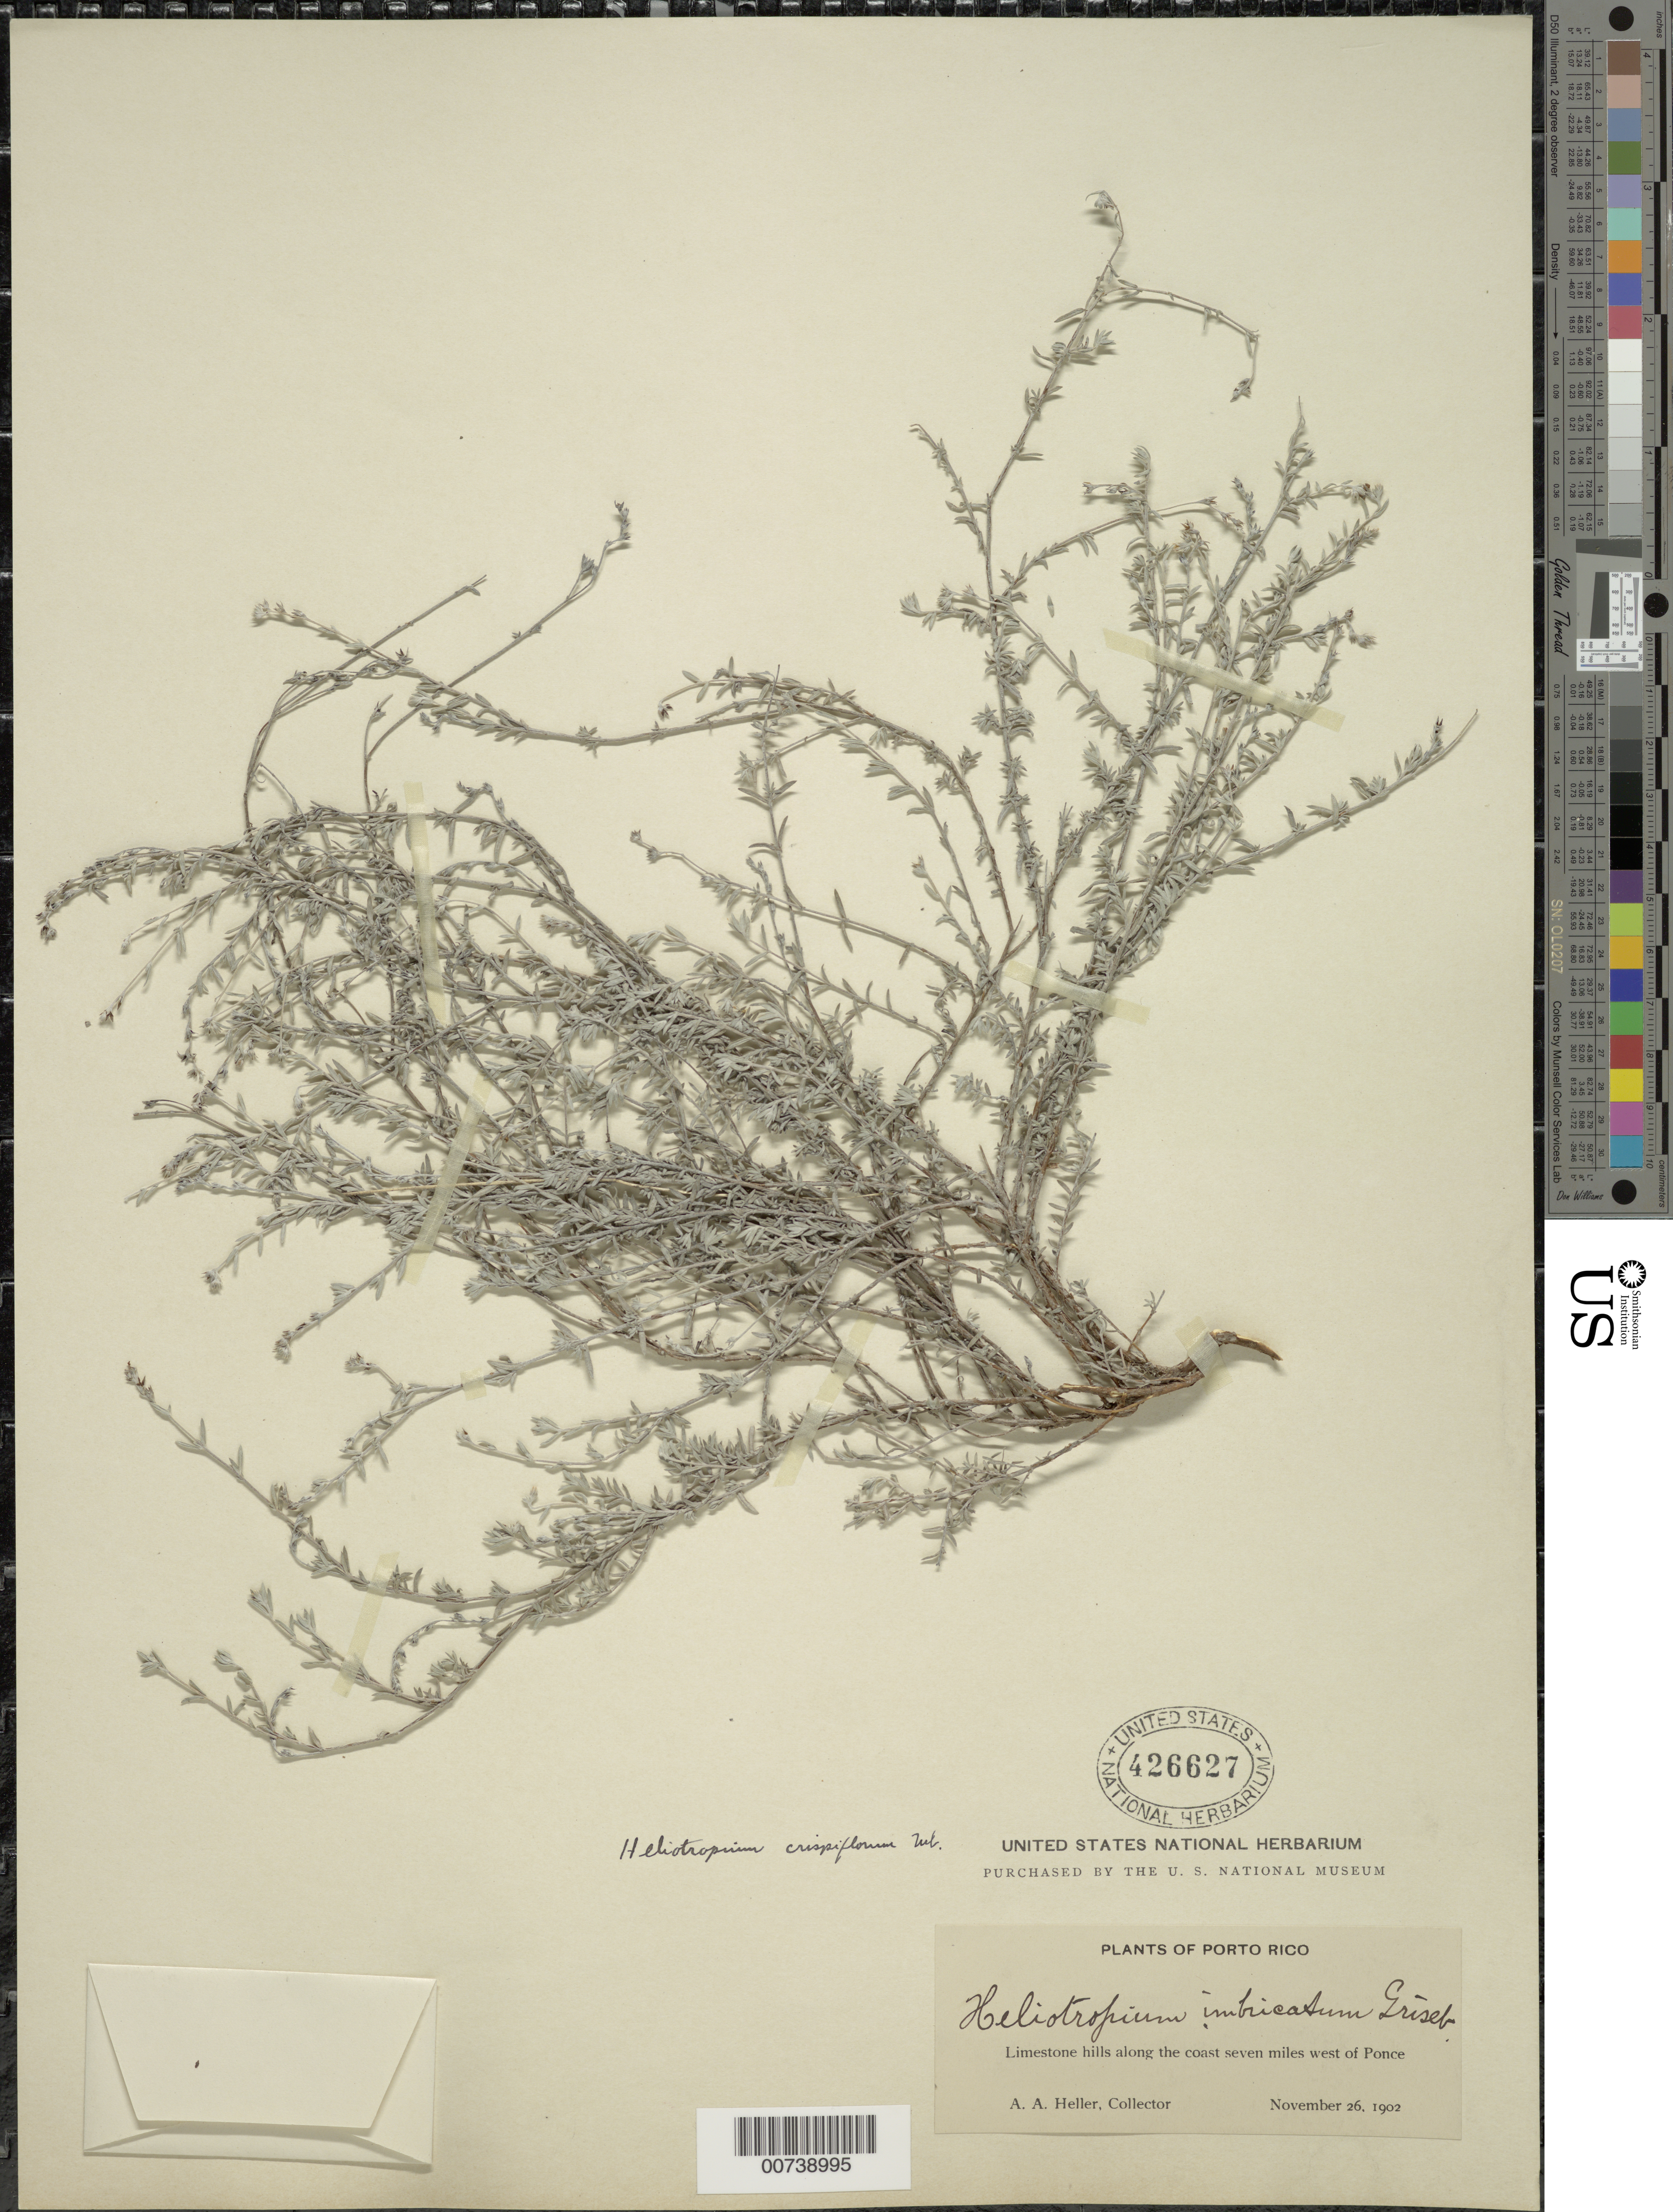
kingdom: Plantae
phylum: Tracheophyta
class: Magnoliopsida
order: Boraginales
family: Heliotropiaceae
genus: Heliotropium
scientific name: Heliotropium microphyllum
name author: Sw. ex Wikstr.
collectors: A. A. Heller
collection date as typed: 26 Nov 1902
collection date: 1902-11-26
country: Puerto Rico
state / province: Ponce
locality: Along the coast, 7 mi W of Ponce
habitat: Limestone hills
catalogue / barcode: US 426627